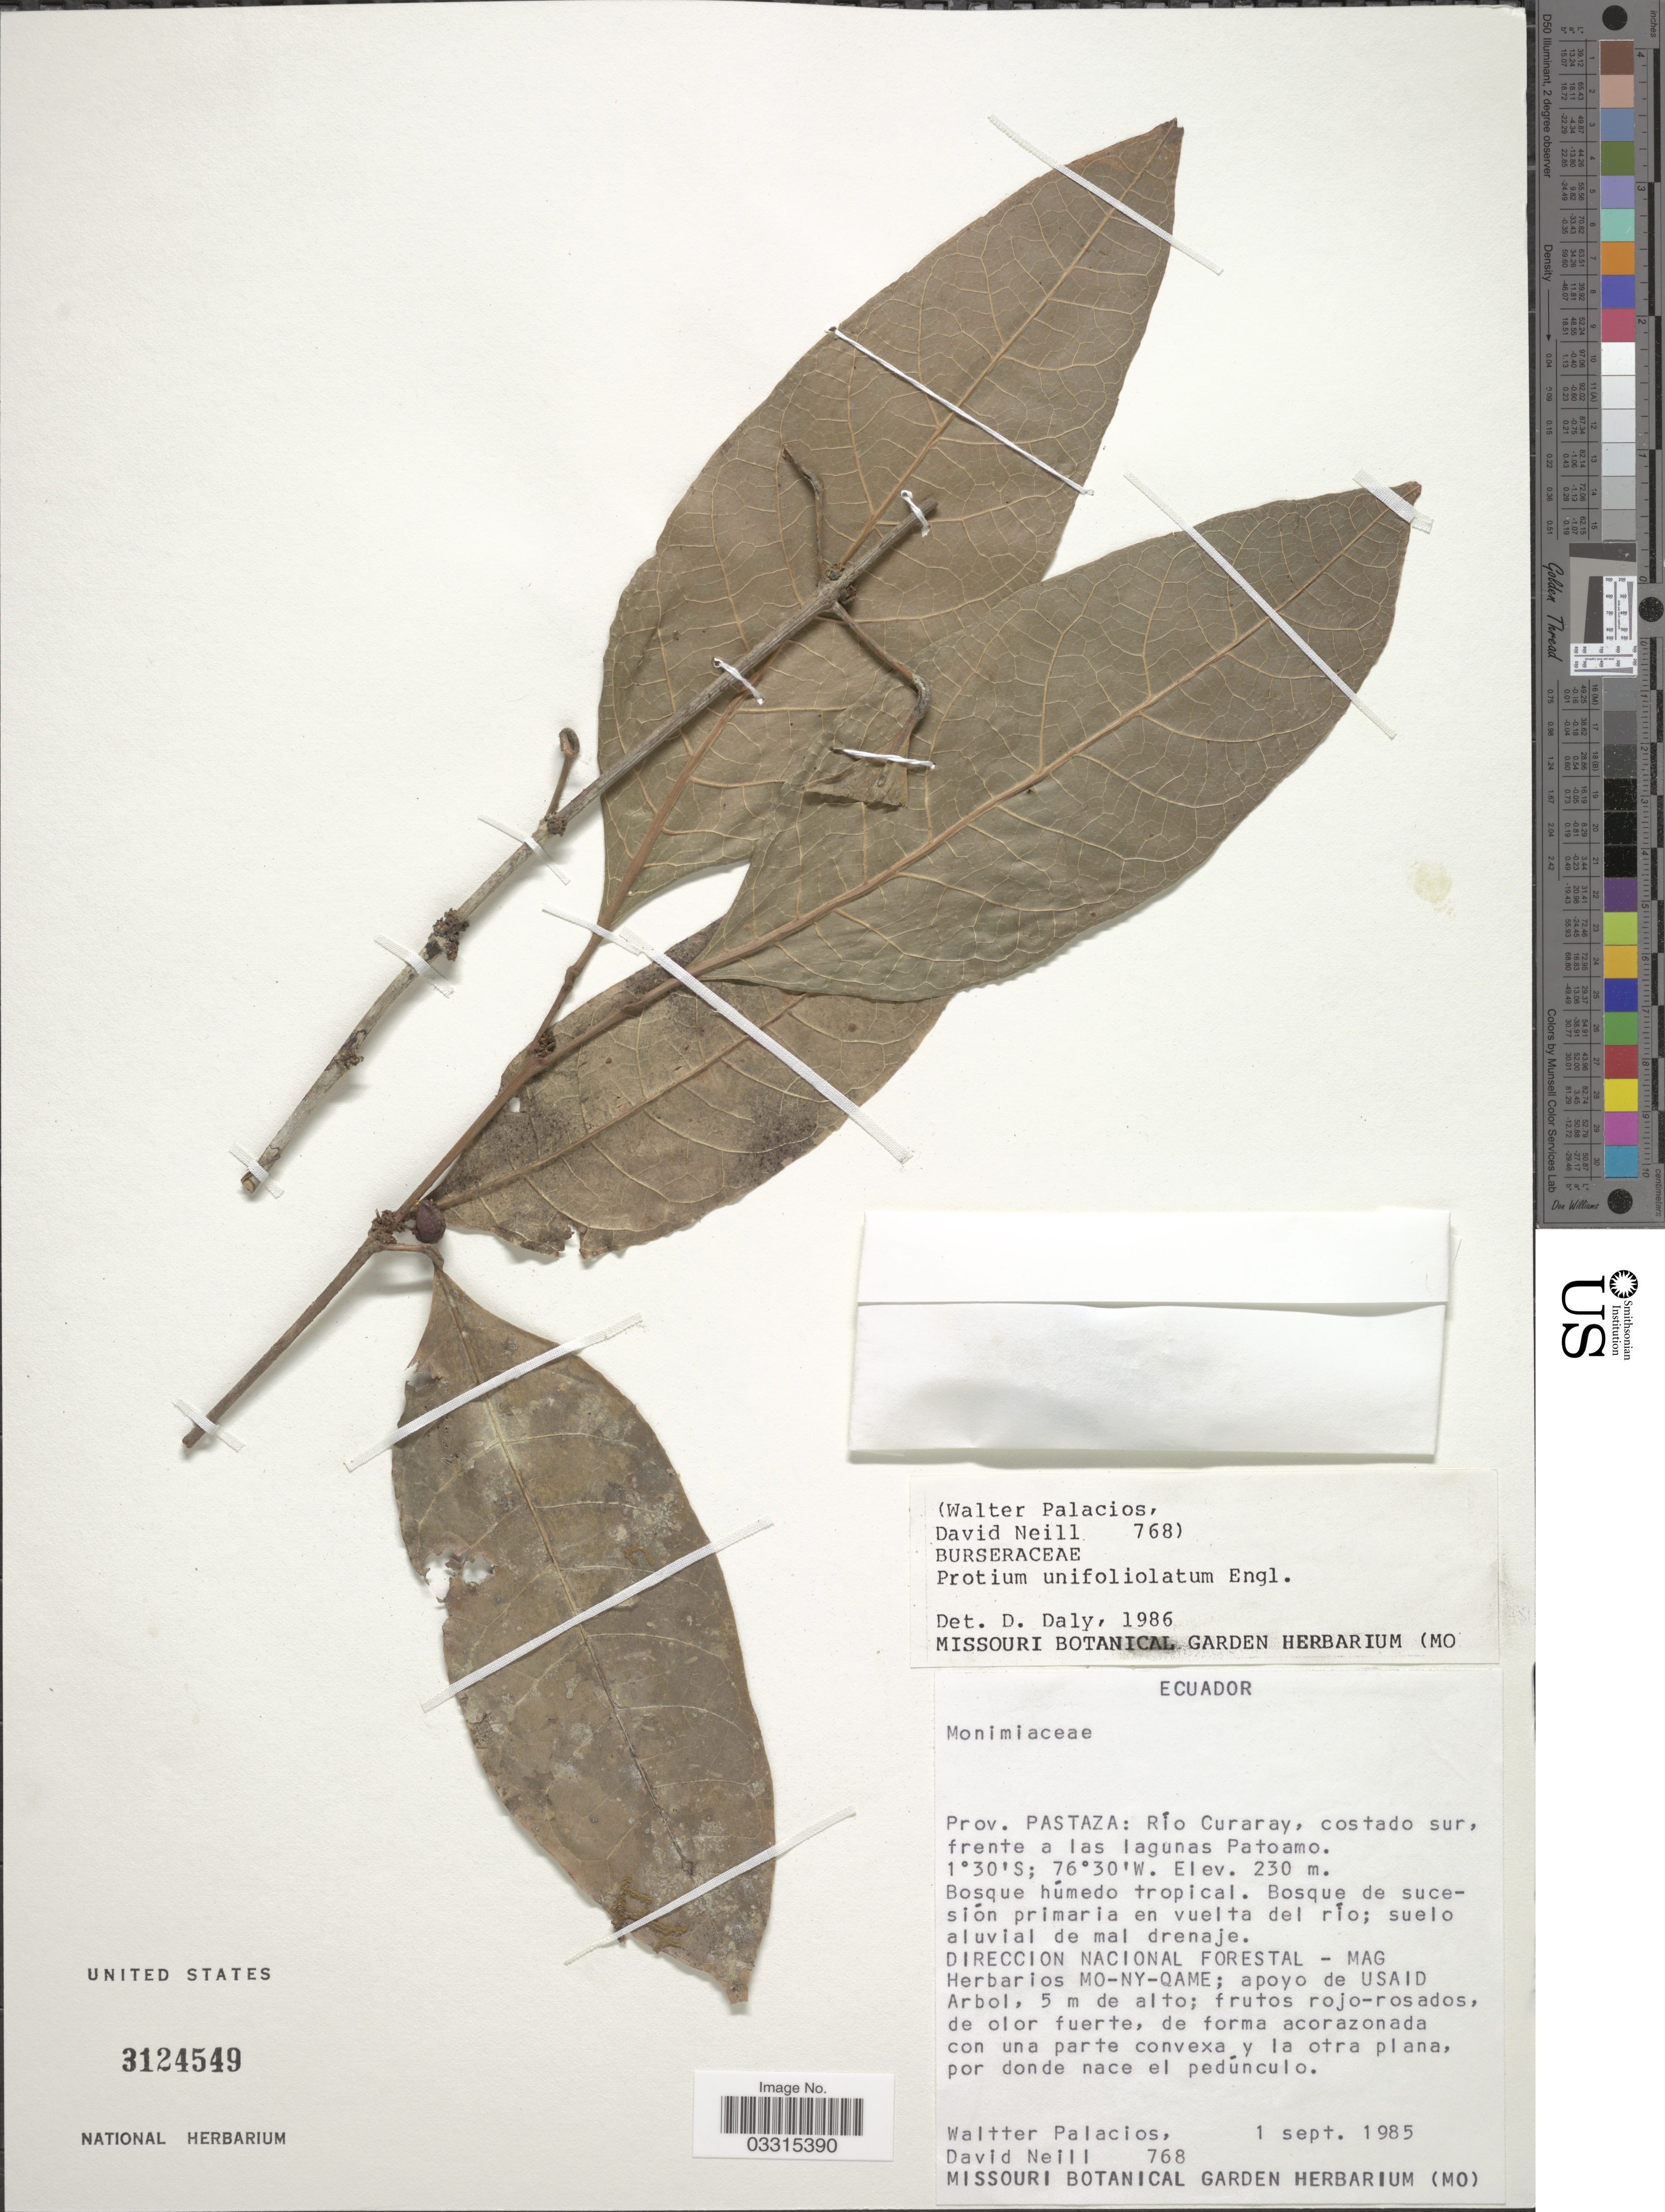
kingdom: Plantae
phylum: Tracheophyta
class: Magnoliopsida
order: Sapindales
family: Burseraceae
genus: Protium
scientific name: Protium unifoliolatum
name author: Engl.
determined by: Daly, D. C.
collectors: W. Palacios & D. Neill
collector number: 768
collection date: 1985-09-01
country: Ecuador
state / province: Pastaza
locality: Rio Curaray, costado sur, frente a las lagunas Patoamo.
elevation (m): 230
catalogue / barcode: US 3124549